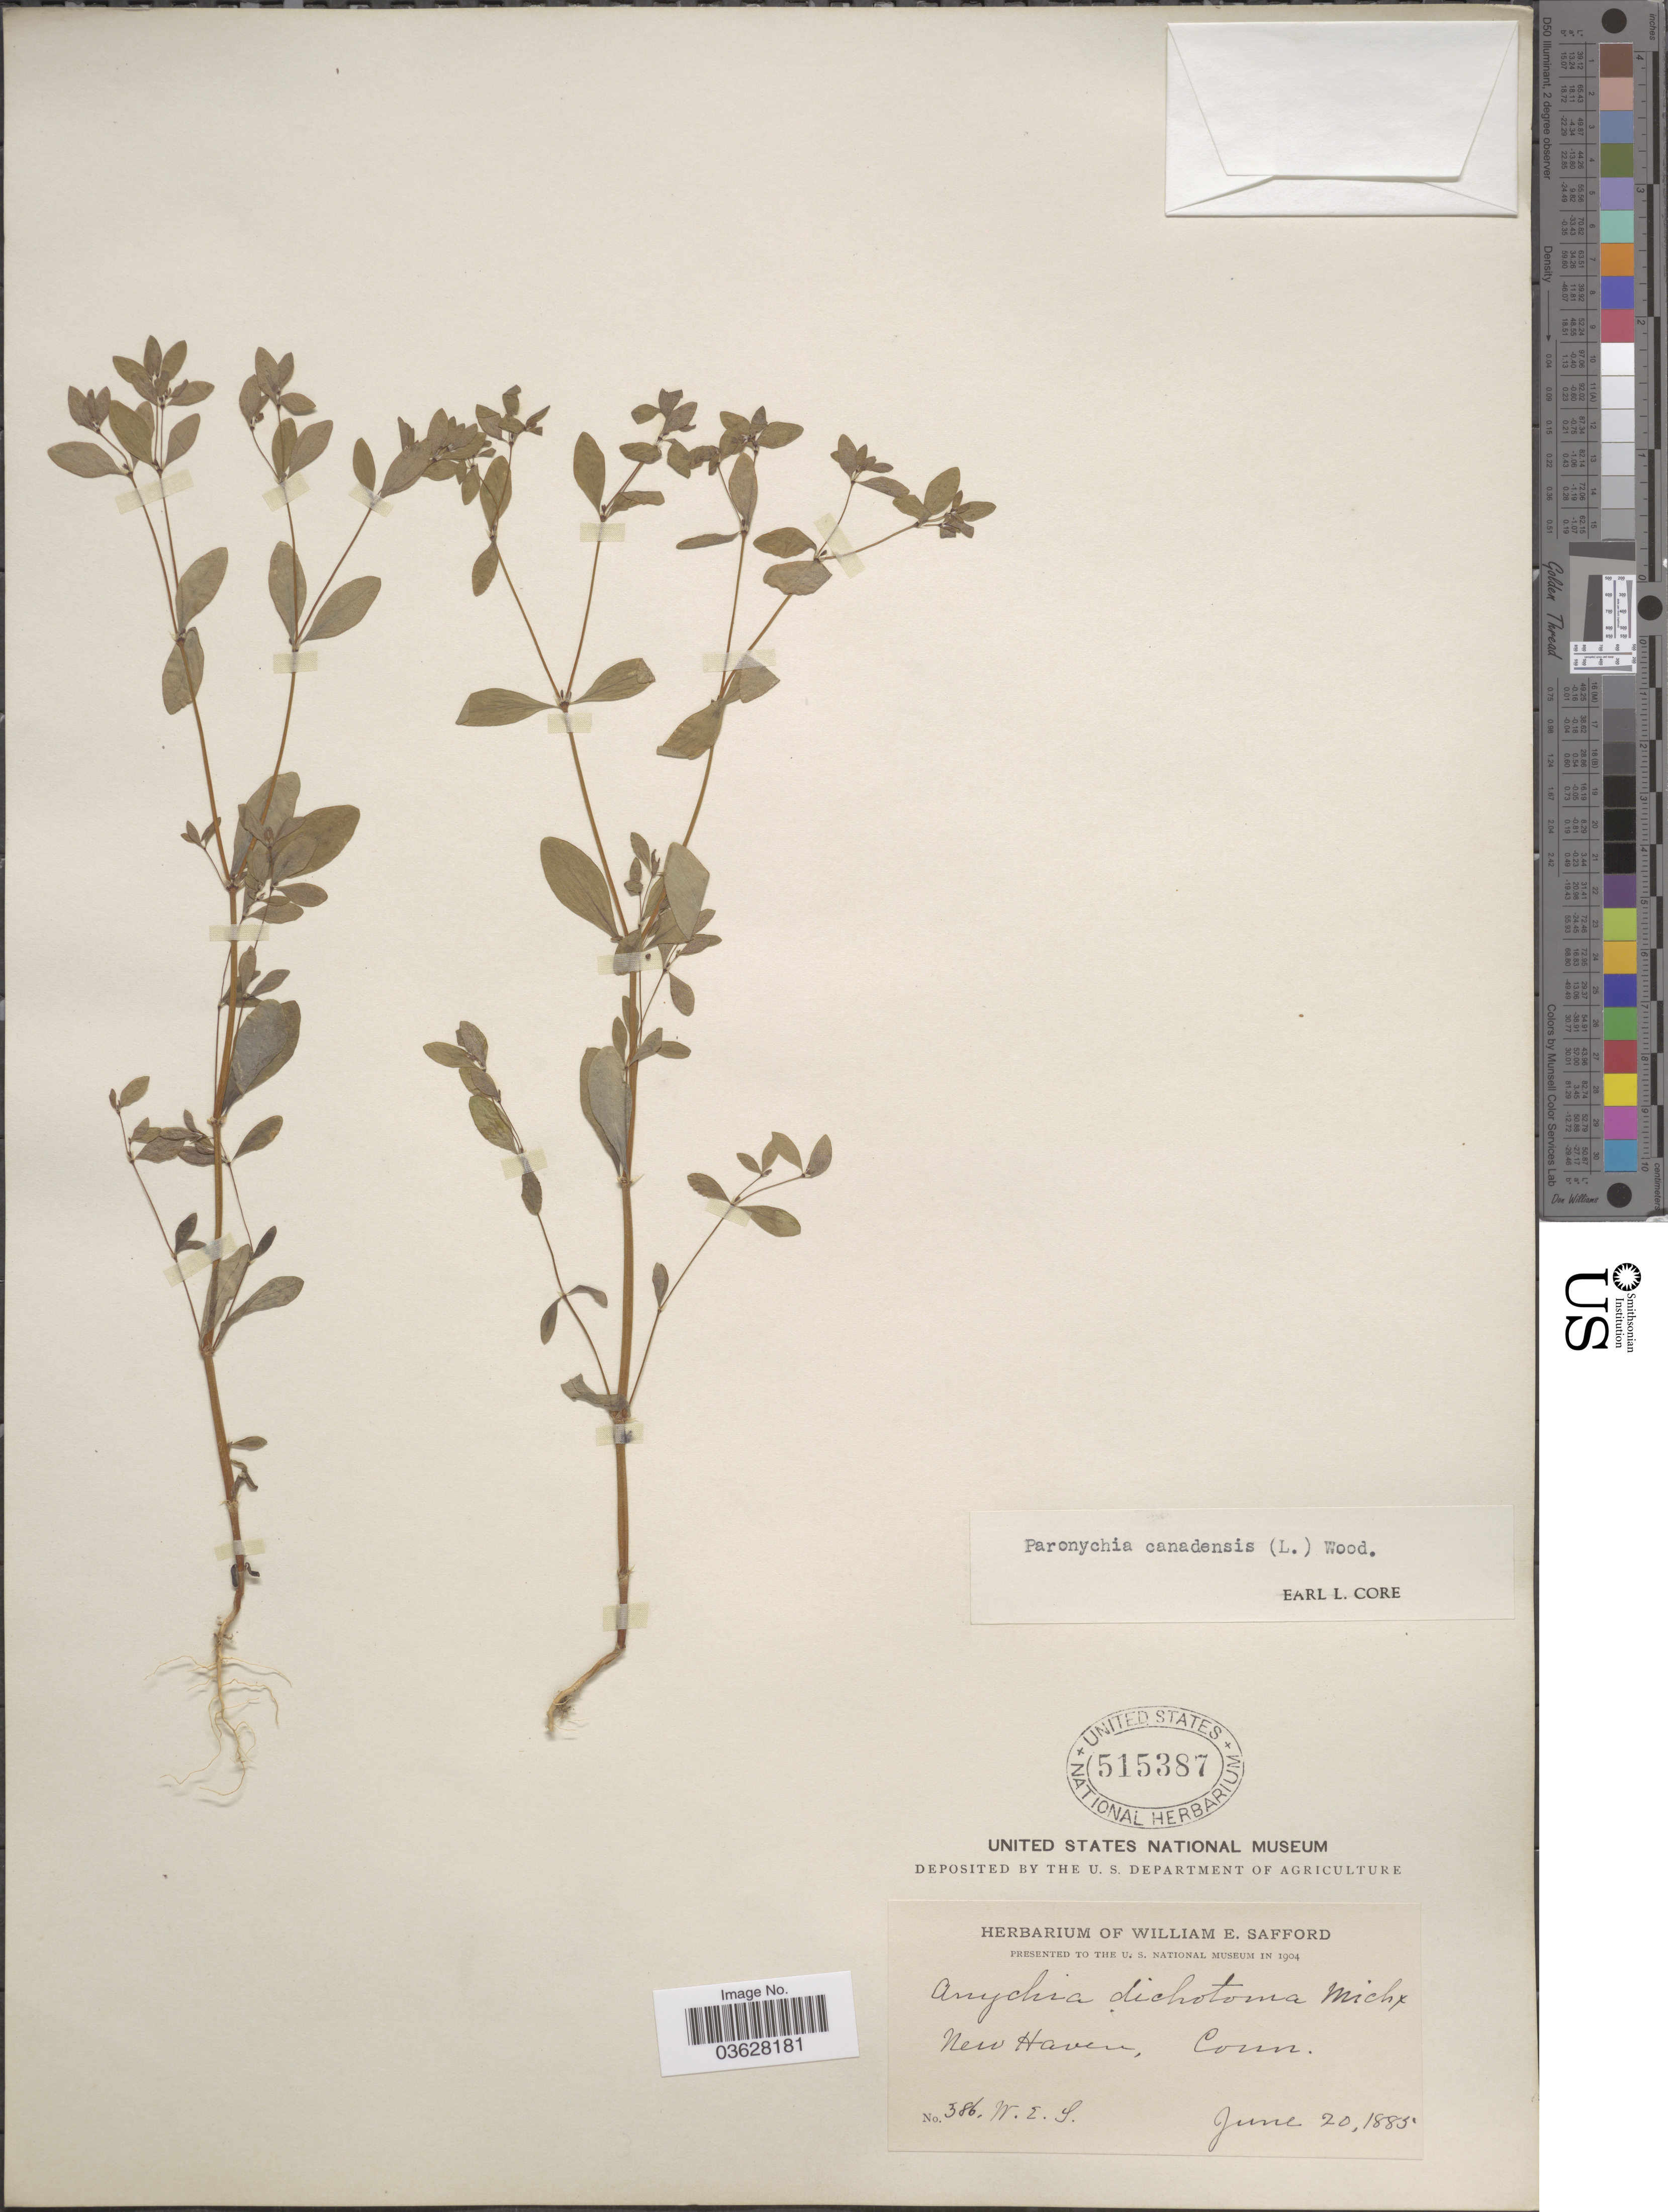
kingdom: Plantae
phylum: Tracheophyta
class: Magnoliopsida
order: Caryophyllales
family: Caryophyllaceae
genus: Paronychia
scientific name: Paronychia canadensis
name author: (L.) Alph. Wood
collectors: W. E. Safford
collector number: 386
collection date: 1885-06-20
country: United States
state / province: Connecticut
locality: New Haven.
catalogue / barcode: US 515387